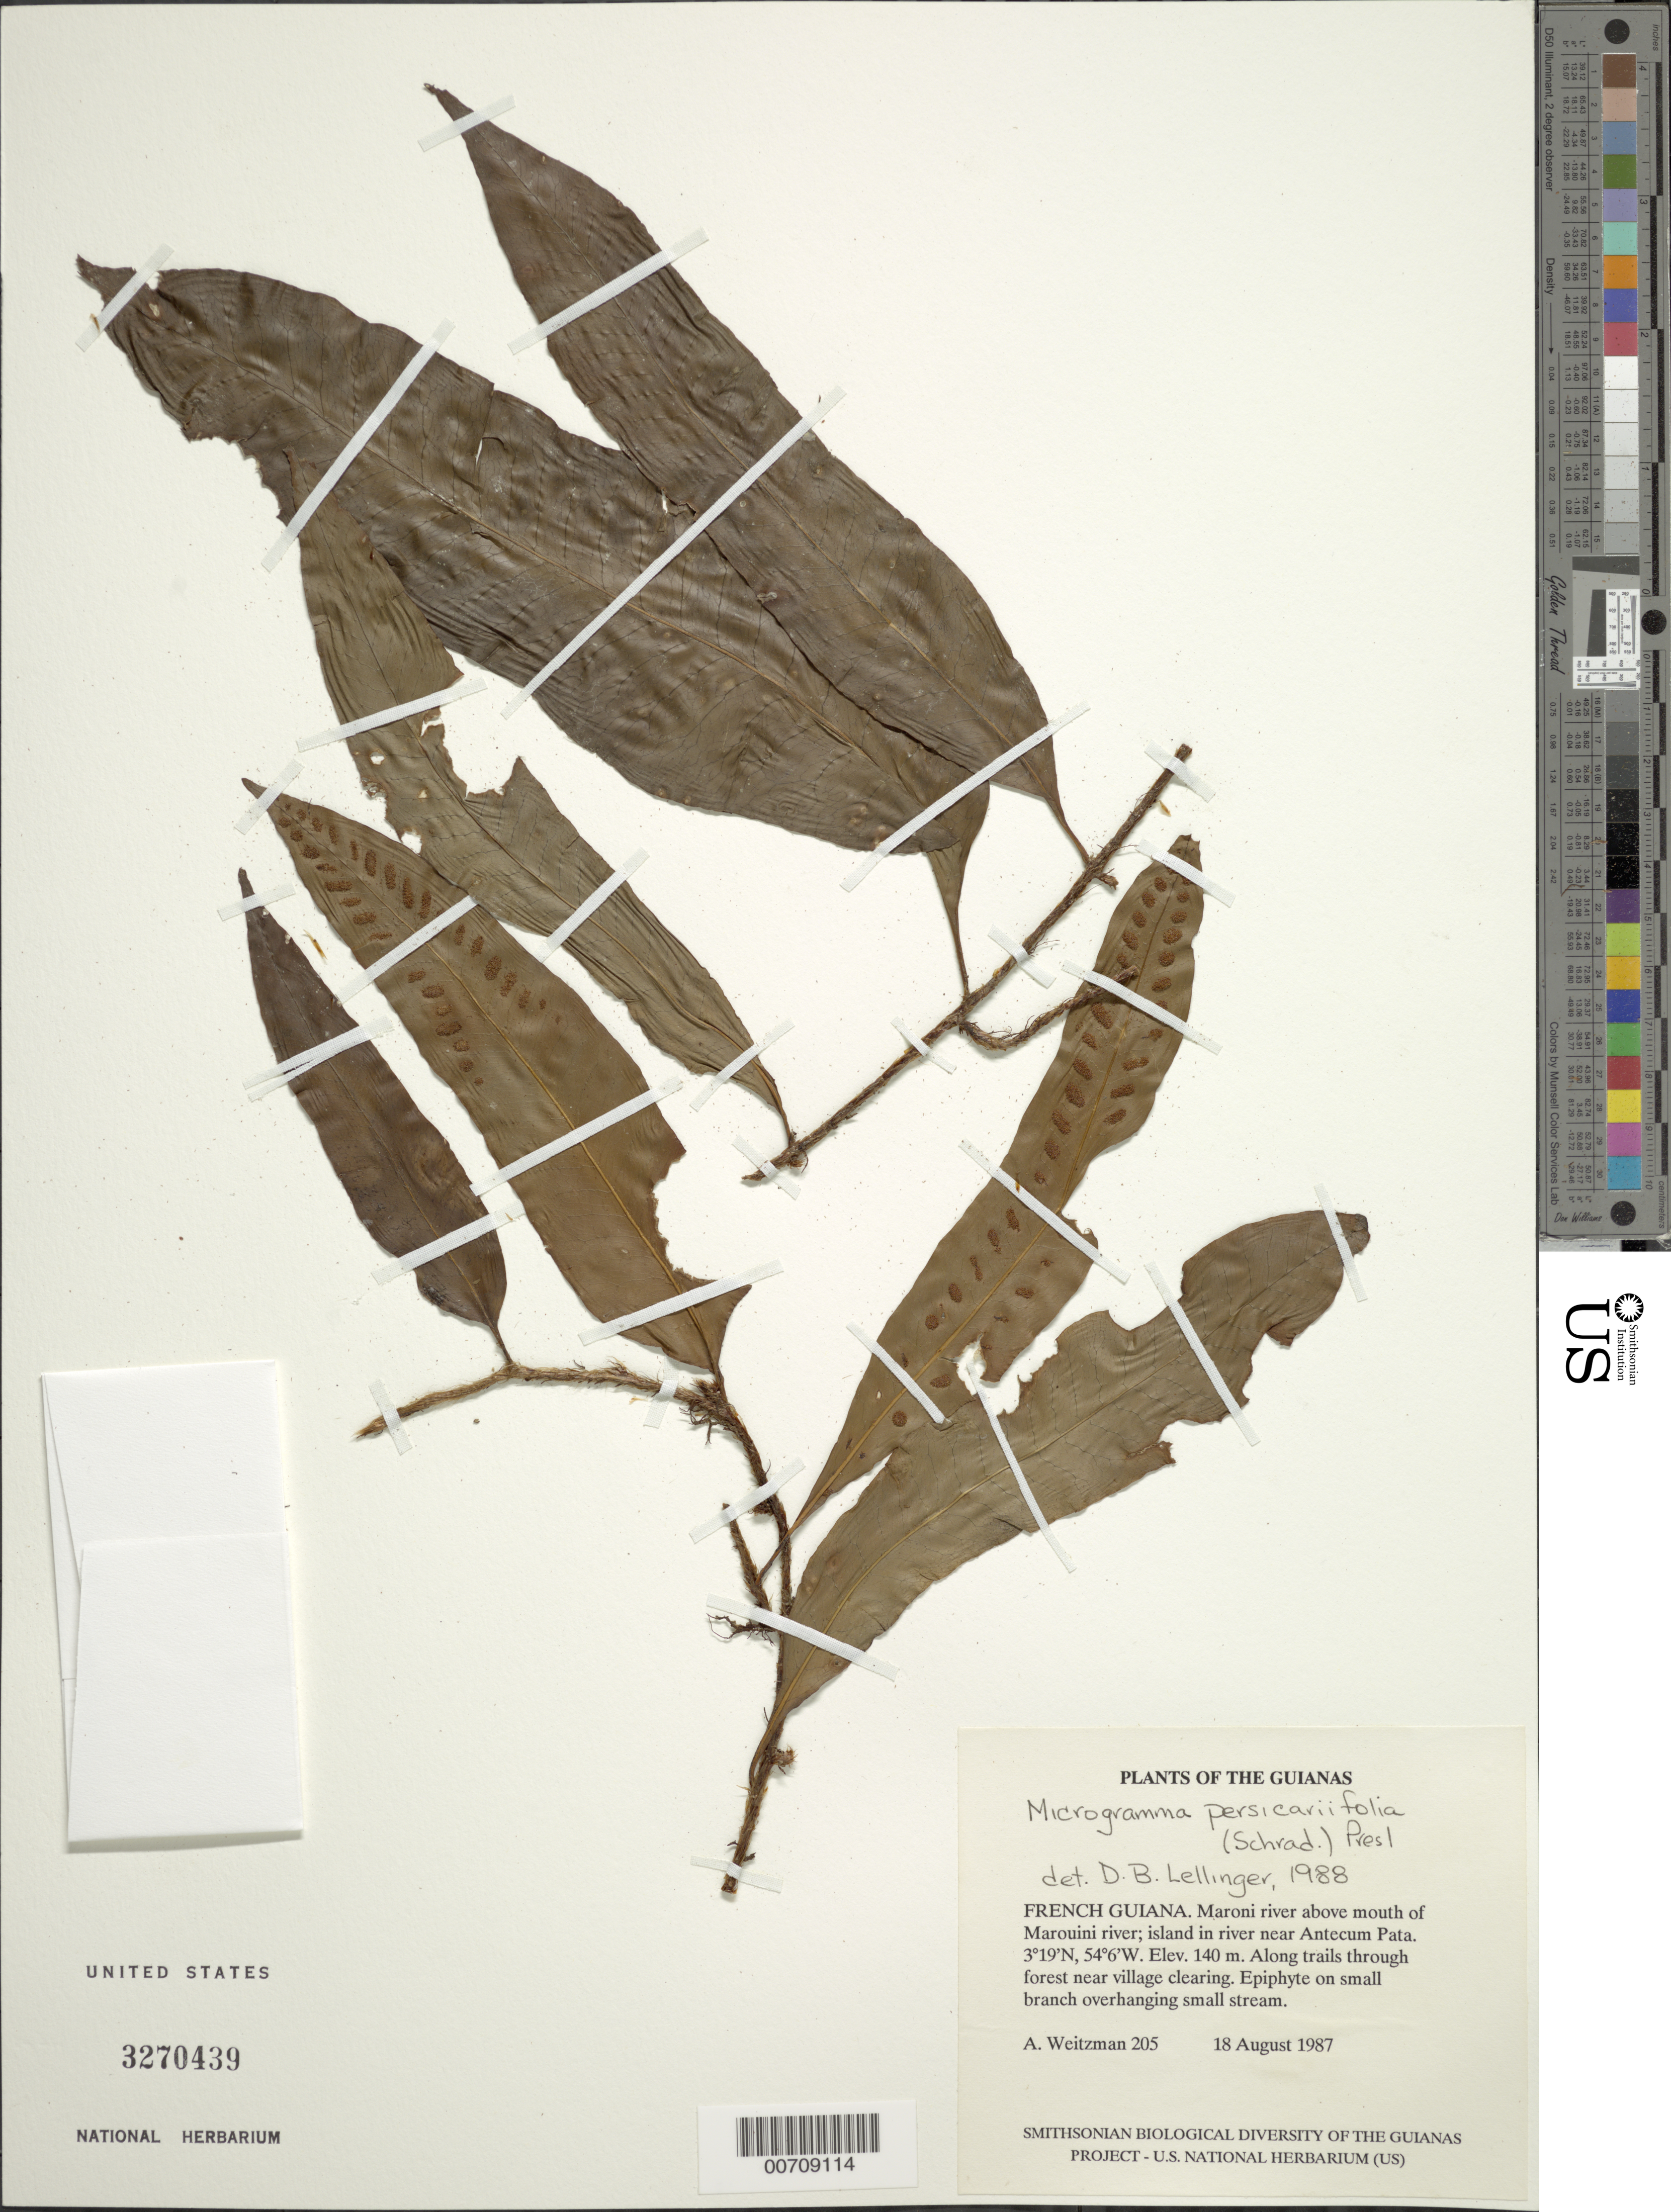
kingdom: Plantae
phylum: Tracheophyta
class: Polypodiopsida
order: Polypodiales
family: Polypodiaceae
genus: Microgramma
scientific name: Microgramma persicariifolia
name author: (Schrad.) C. Presl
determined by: Lellinger, David B., (BOT), Smithsonian Institution - National Museum of Natural History (UNITED STATES)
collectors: A. L. Weitzman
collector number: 205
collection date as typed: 18 August 1987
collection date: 1987-08-18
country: French Guiana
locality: Maroni river, above mouth of Marouini river; island in river near Antecum Pata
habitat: Along trails through forest near village clearing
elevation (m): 140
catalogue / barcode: US 3270439